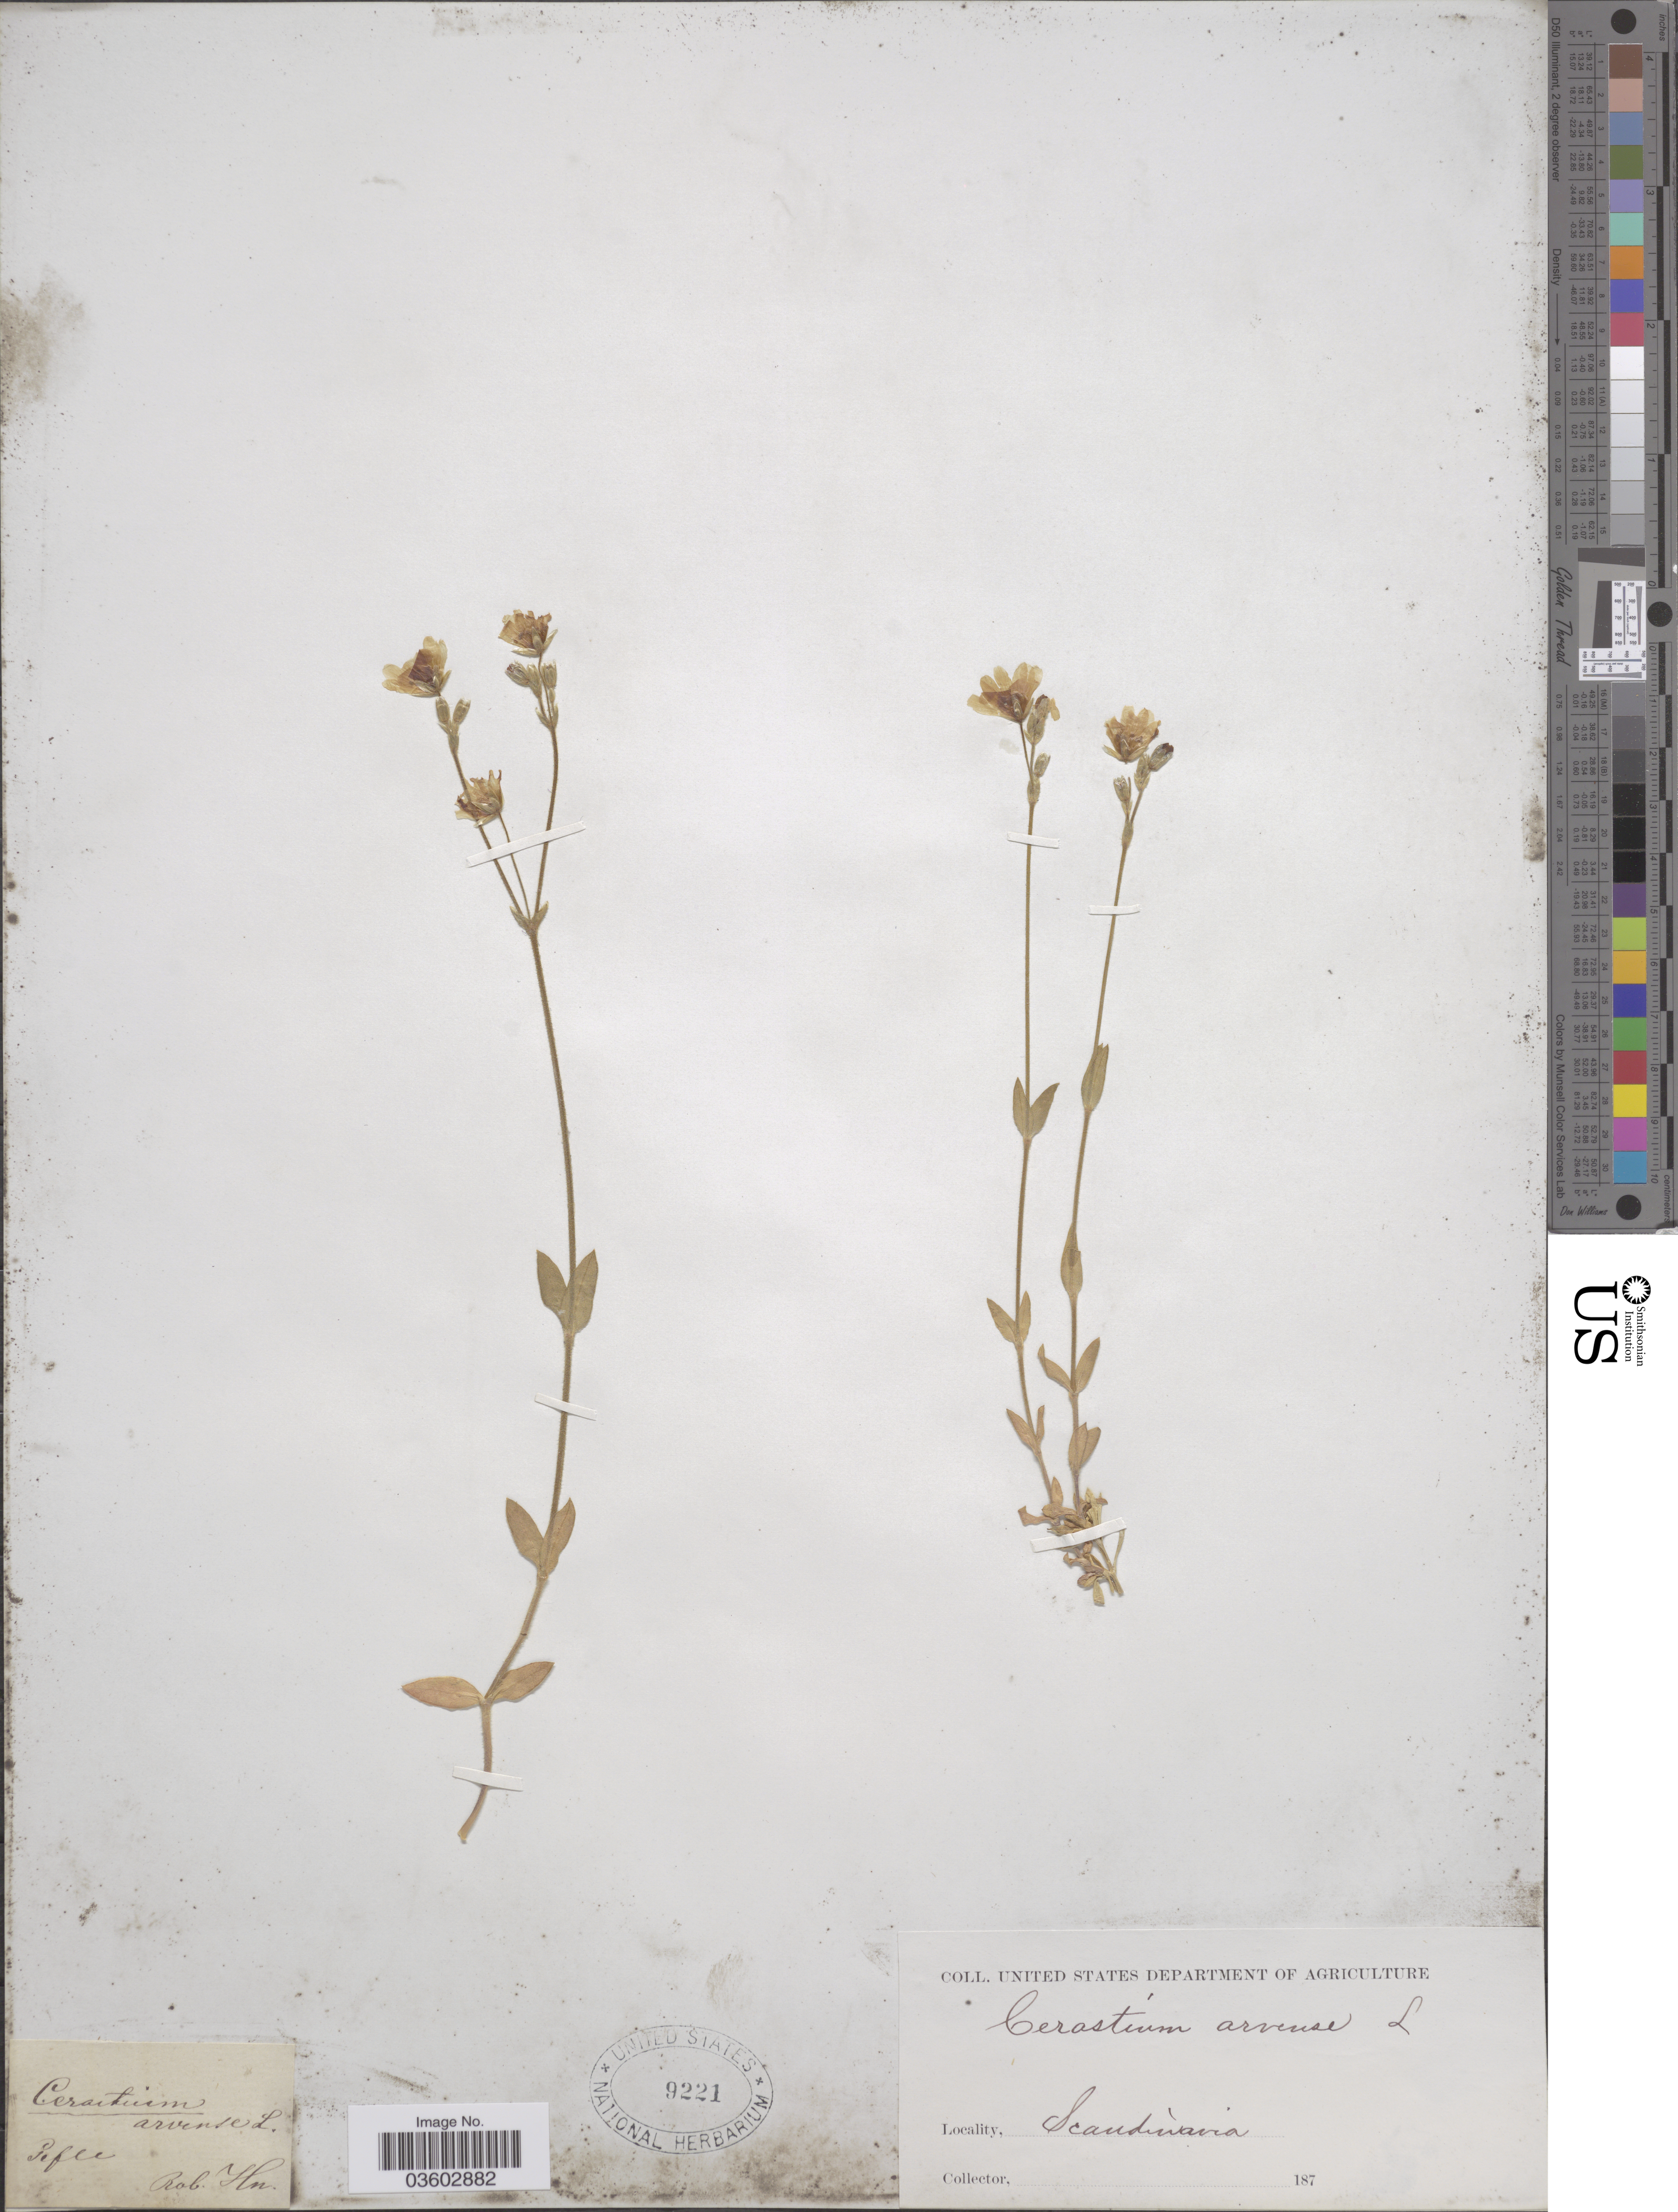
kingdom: Plantae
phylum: Tracheophyta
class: Magnoliopsida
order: Caryophyllales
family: Caryophyllaceae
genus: Cerastium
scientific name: Cerastium arvense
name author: L.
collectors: R. Hn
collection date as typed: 187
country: Sweden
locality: Gefle. Scandinavia.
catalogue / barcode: US 9221